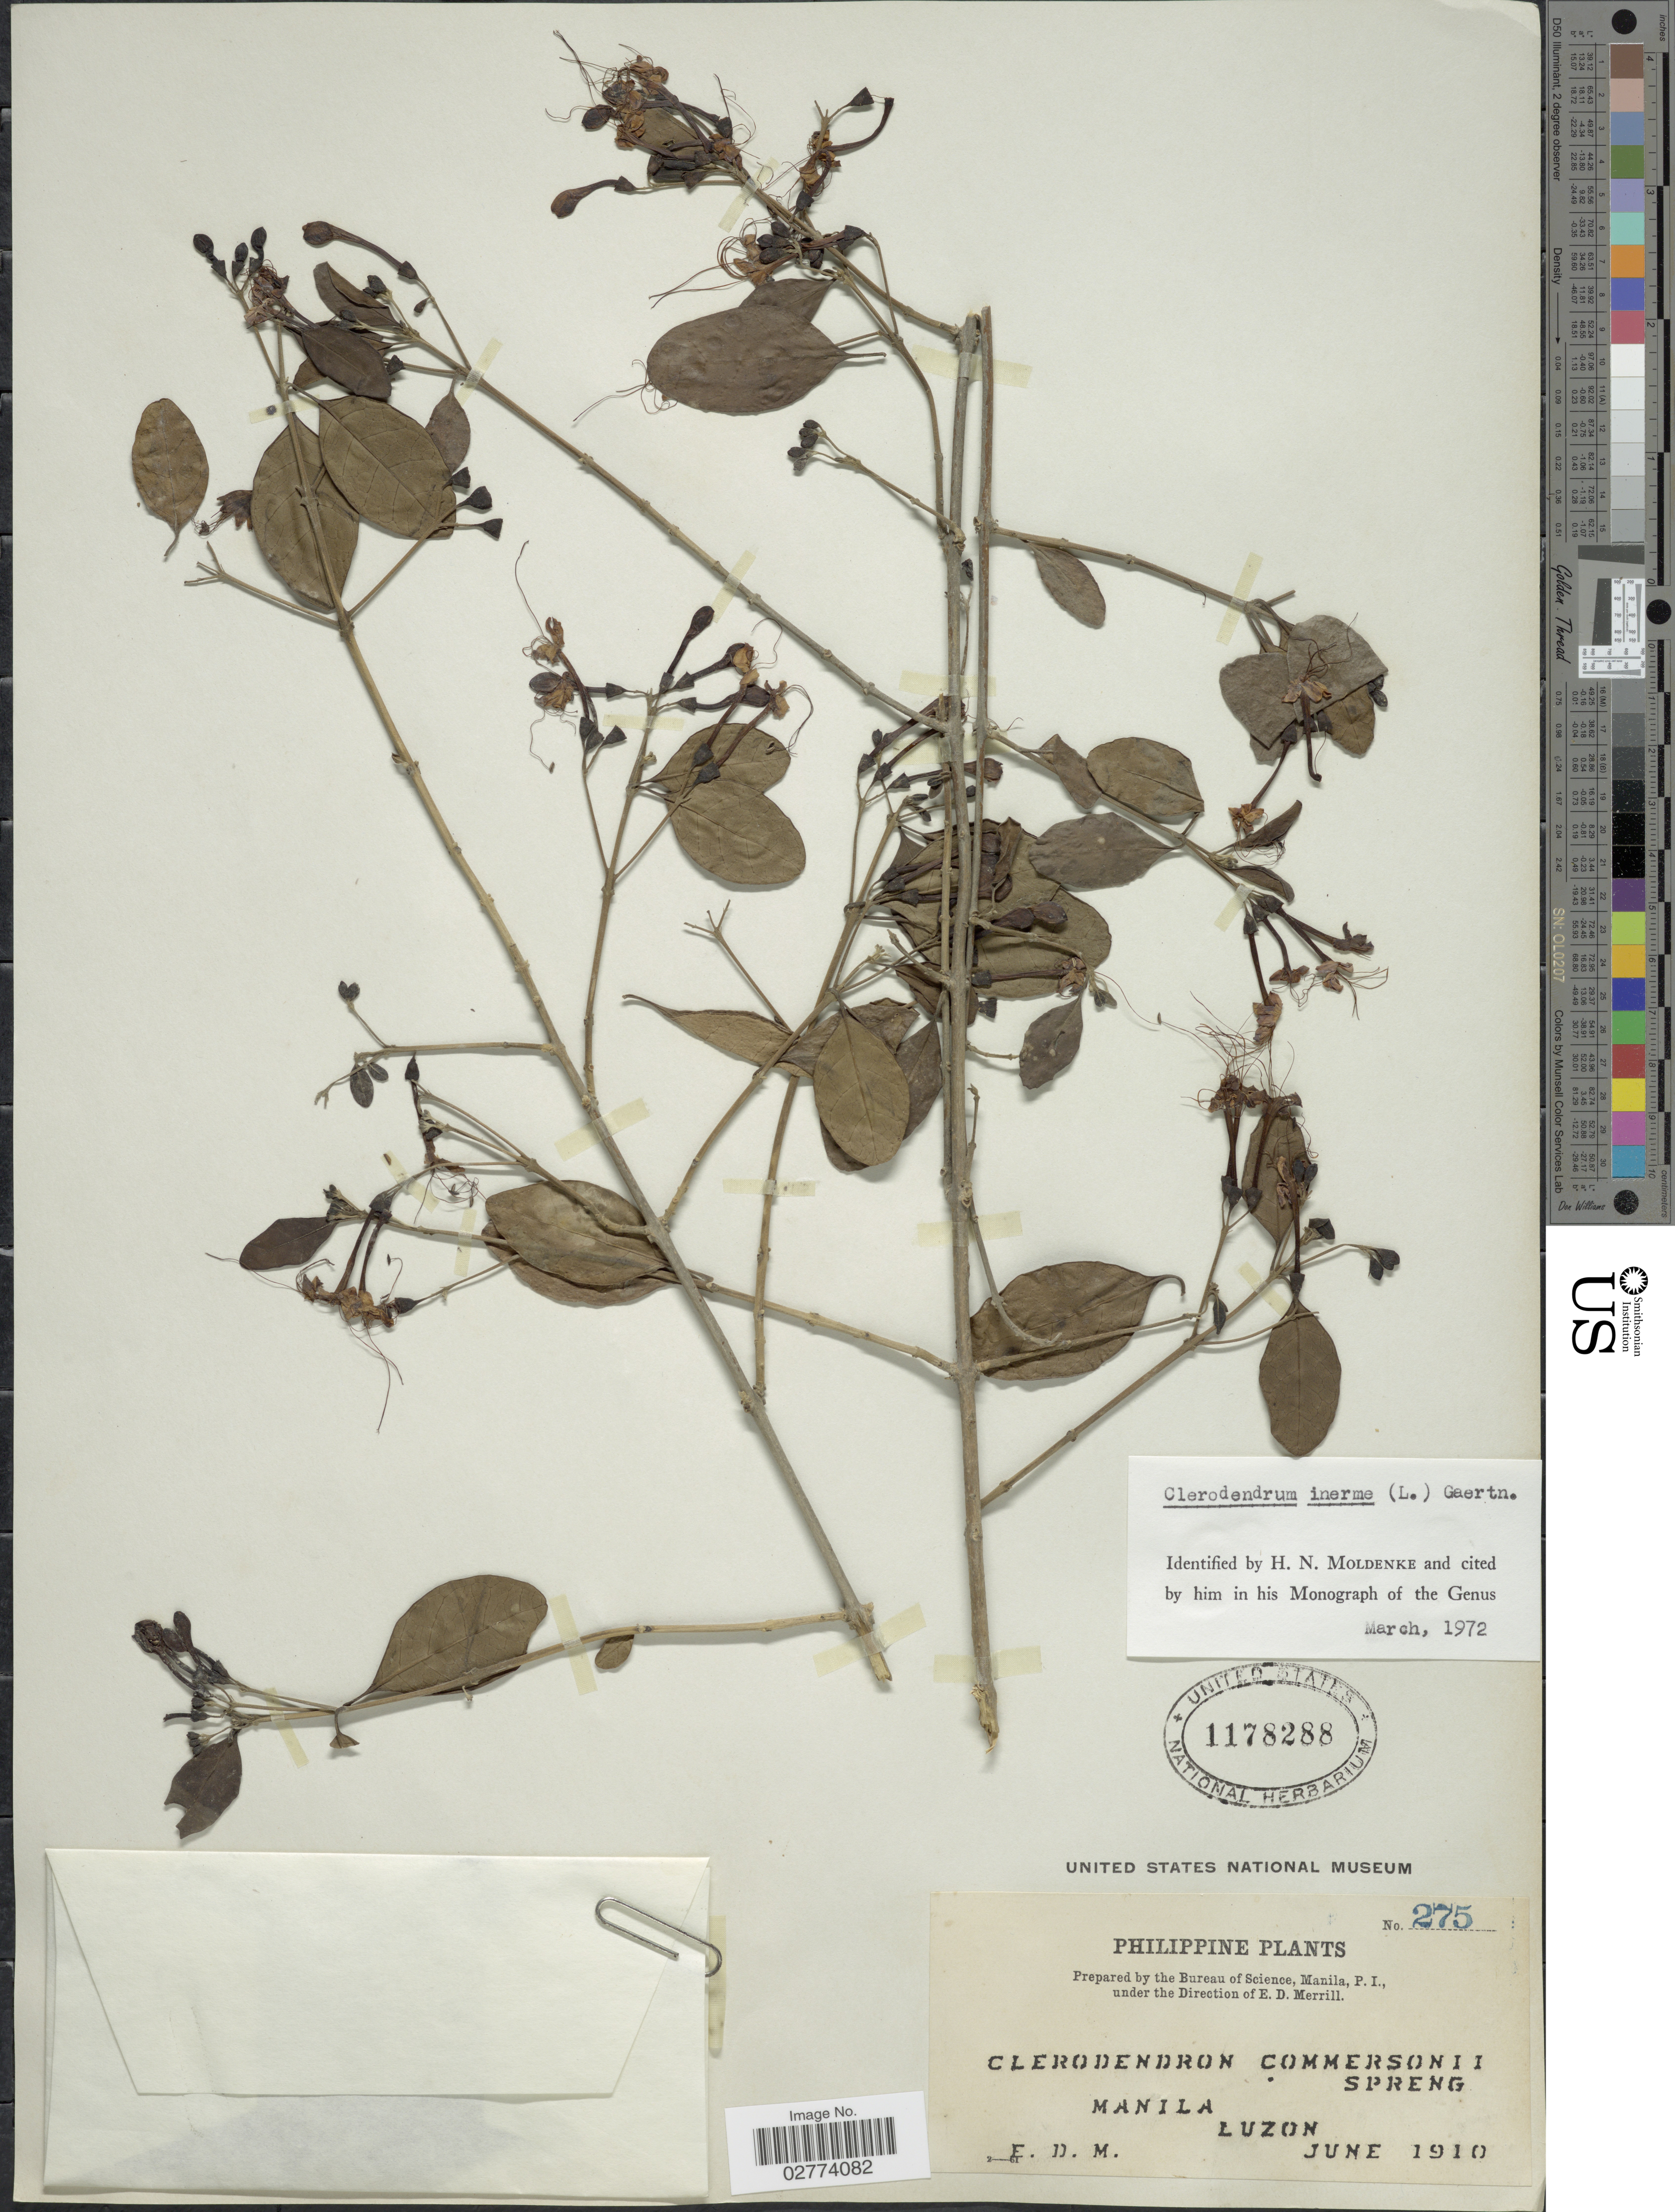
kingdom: Plantae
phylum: Tracheophyta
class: Magnoliopsida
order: Lamiales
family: Lamiaceae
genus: Clerodendrum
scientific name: Clerodendrum inerme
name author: (L.) Gaertn.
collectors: E. D. Merrill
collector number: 275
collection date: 1910-06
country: Philippines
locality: Manila, Luzon.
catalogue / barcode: US 1178288